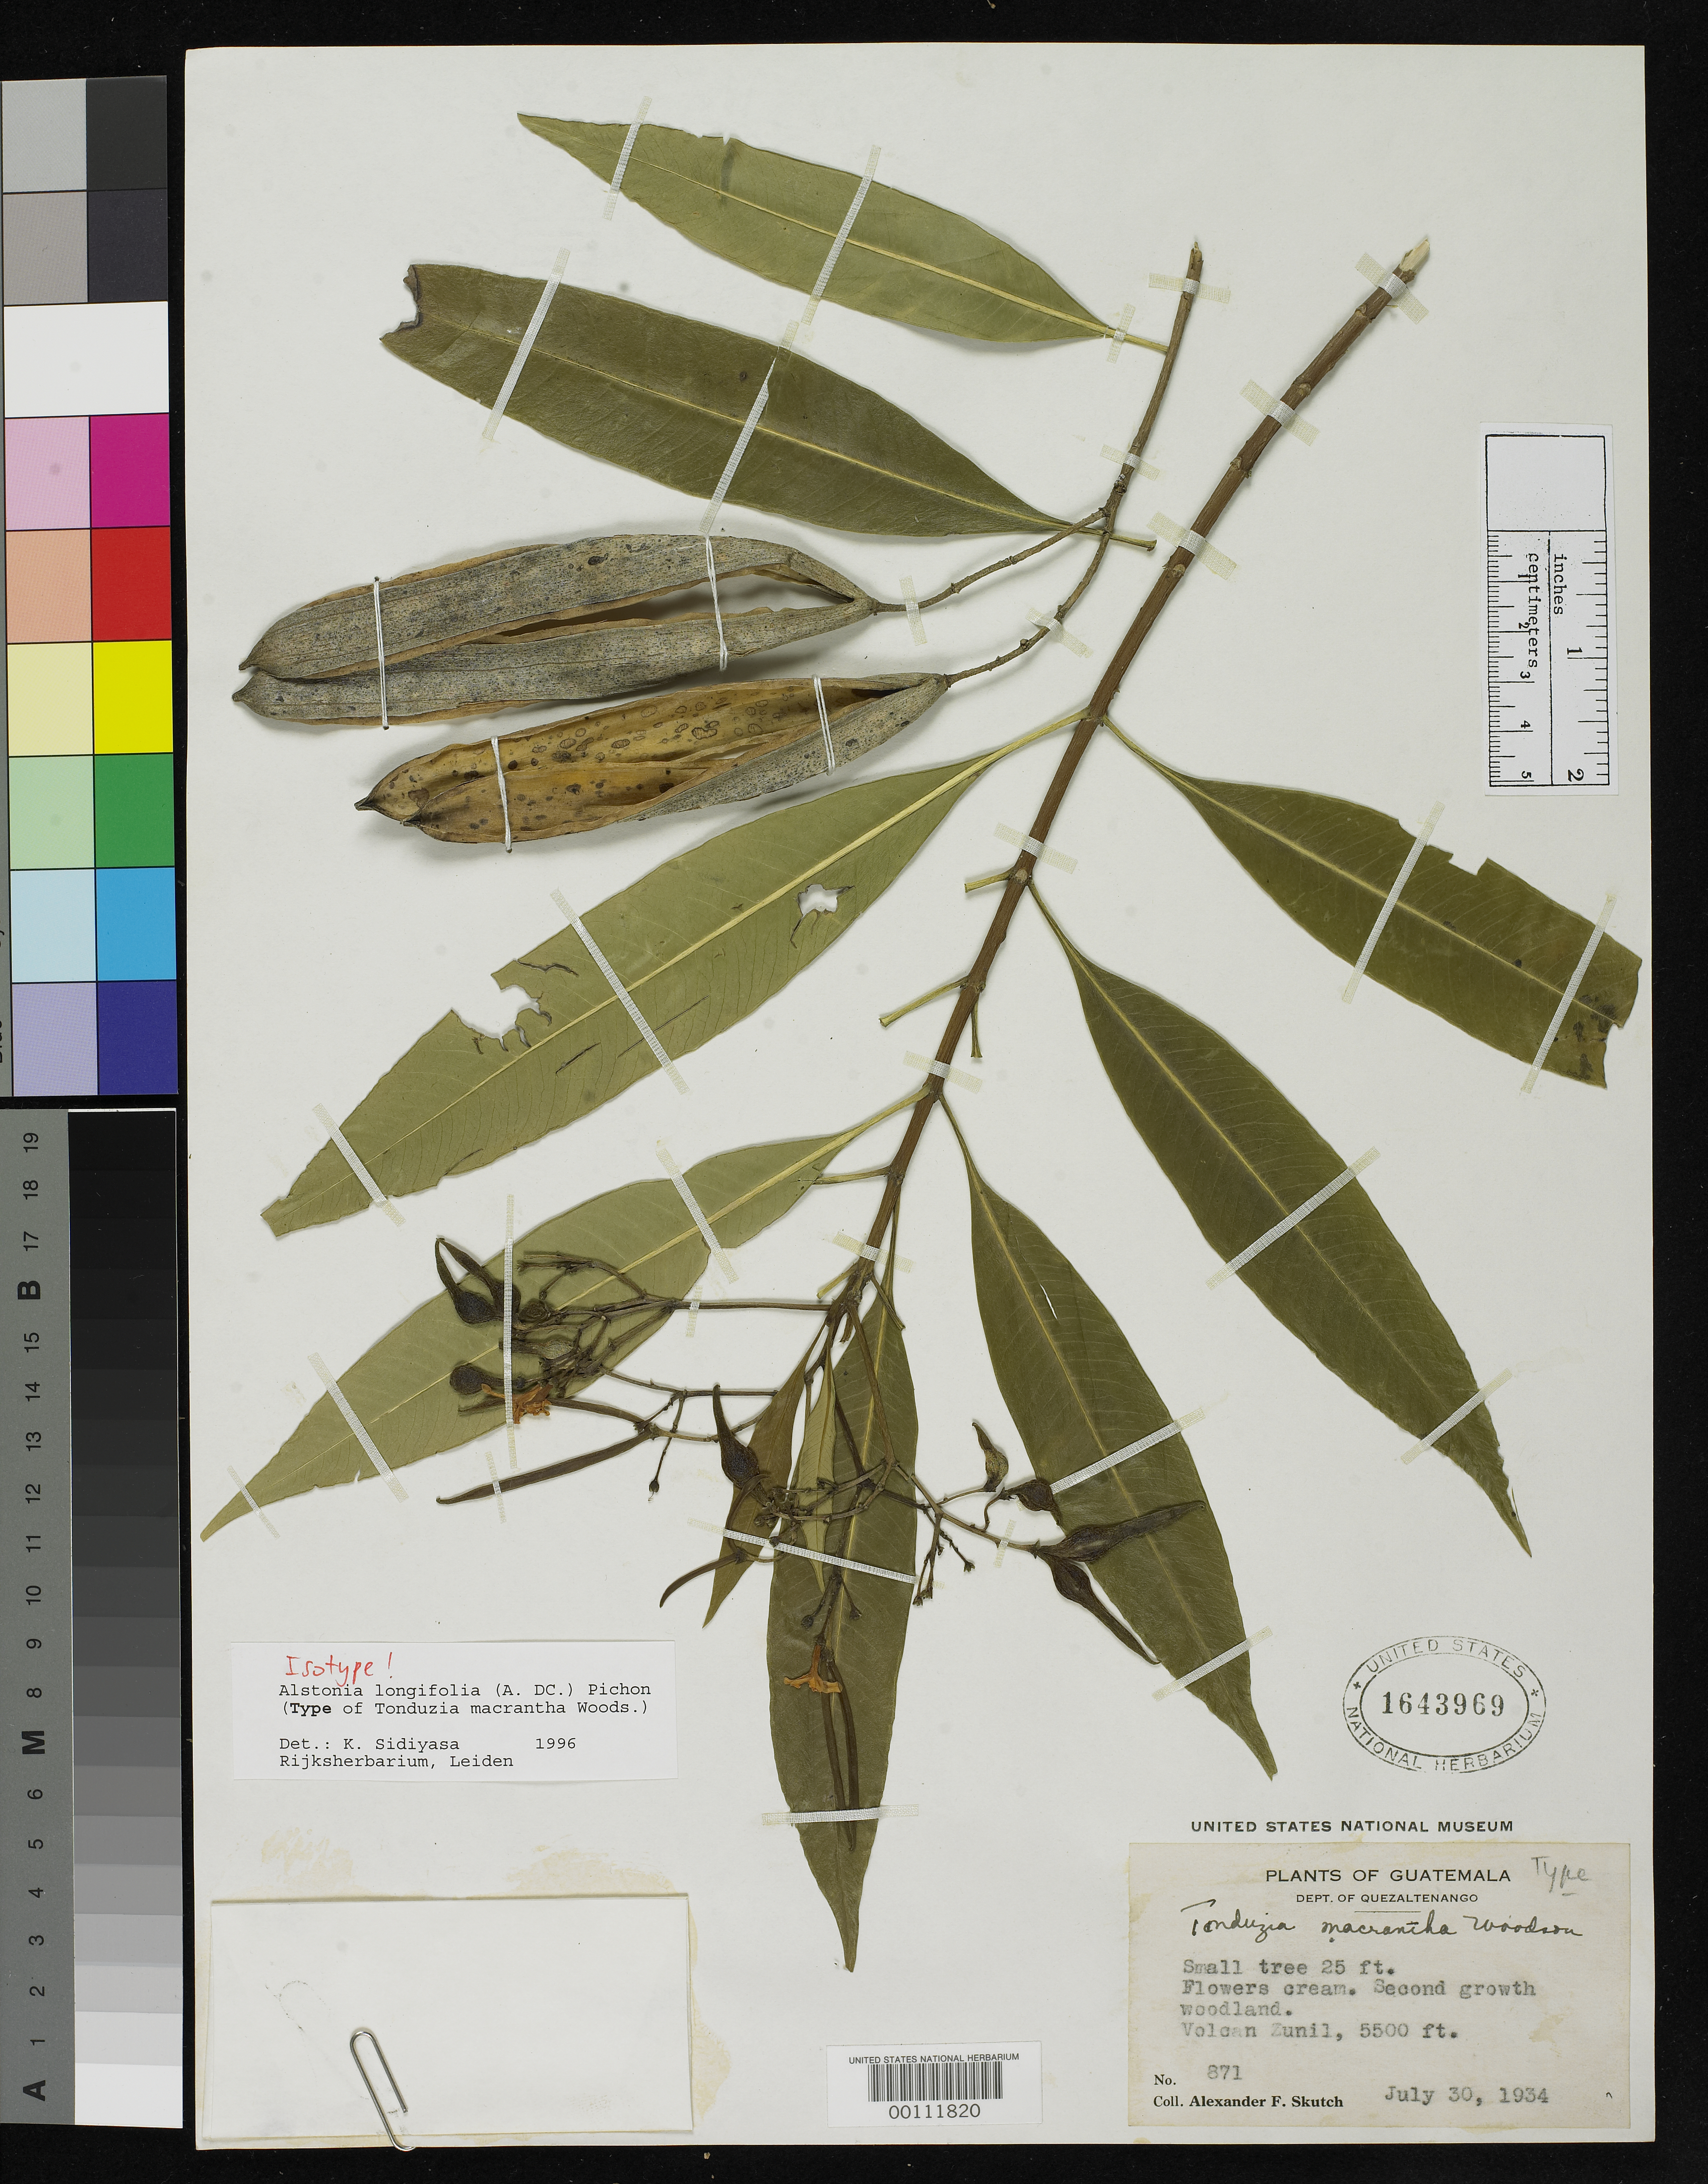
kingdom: Plantae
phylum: Tracheophyta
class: Magnoliopsida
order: Gentianales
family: Apocynaceae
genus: Tonduzia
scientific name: Tonduzia macrantha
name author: Woodson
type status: Isotype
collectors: A. F. Skutch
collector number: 871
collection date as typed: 30 Jul 1934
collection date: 1934-07-30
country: Guatemala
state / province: Quetzaltenango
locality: Volcan Zunil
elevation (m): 1676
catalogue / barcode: US 1643969